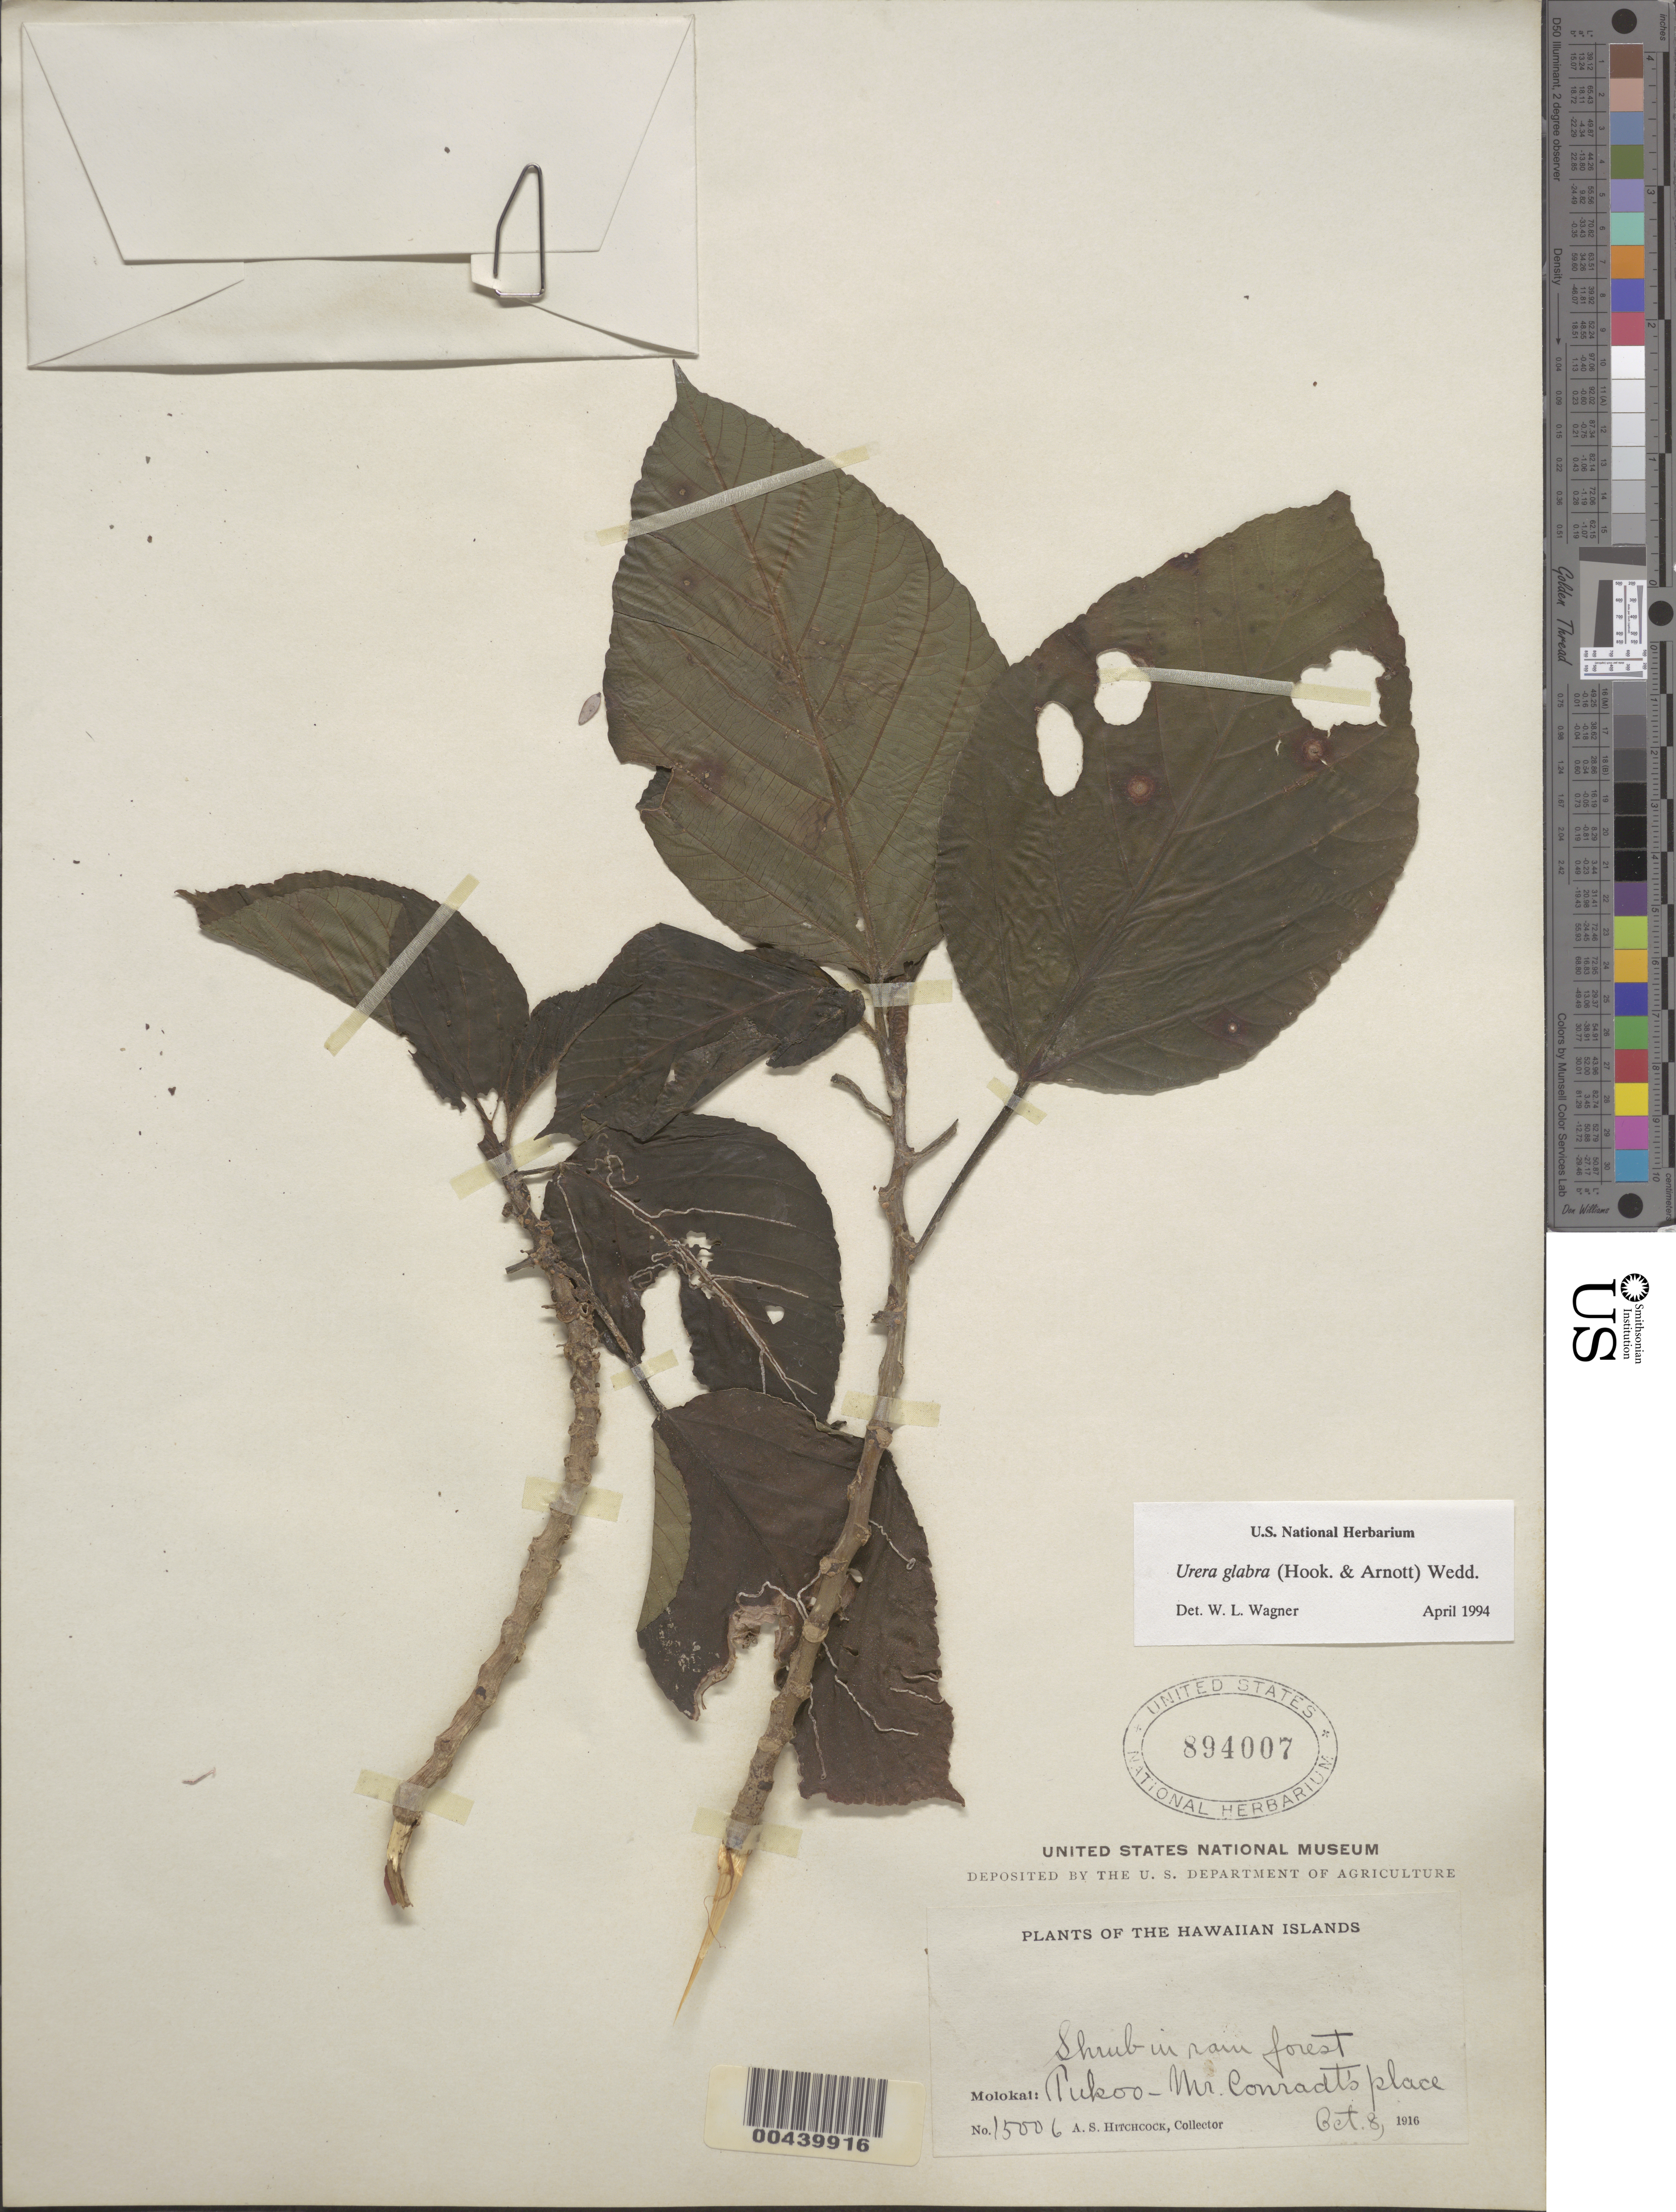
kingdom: Plantae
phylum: Tracheophyta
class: Magnoliopsida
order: Rosales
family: Urticaceae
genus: Touchardia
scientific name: Touchardia oahuensis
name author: T. Wells & A. K. Monro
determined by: Wagner, W. L., (BOT), Smithsonian Institution - National Museum of Natural History (UNITED STATES)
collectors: A. S. Hitchcock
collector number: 15006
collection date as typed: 8 Oct 1916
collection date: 1916-10-08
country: United States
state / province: Hawaii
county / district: Maui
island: Moloka'i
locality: Pukoo - Mr. Conradt's place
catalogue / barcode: US 894007